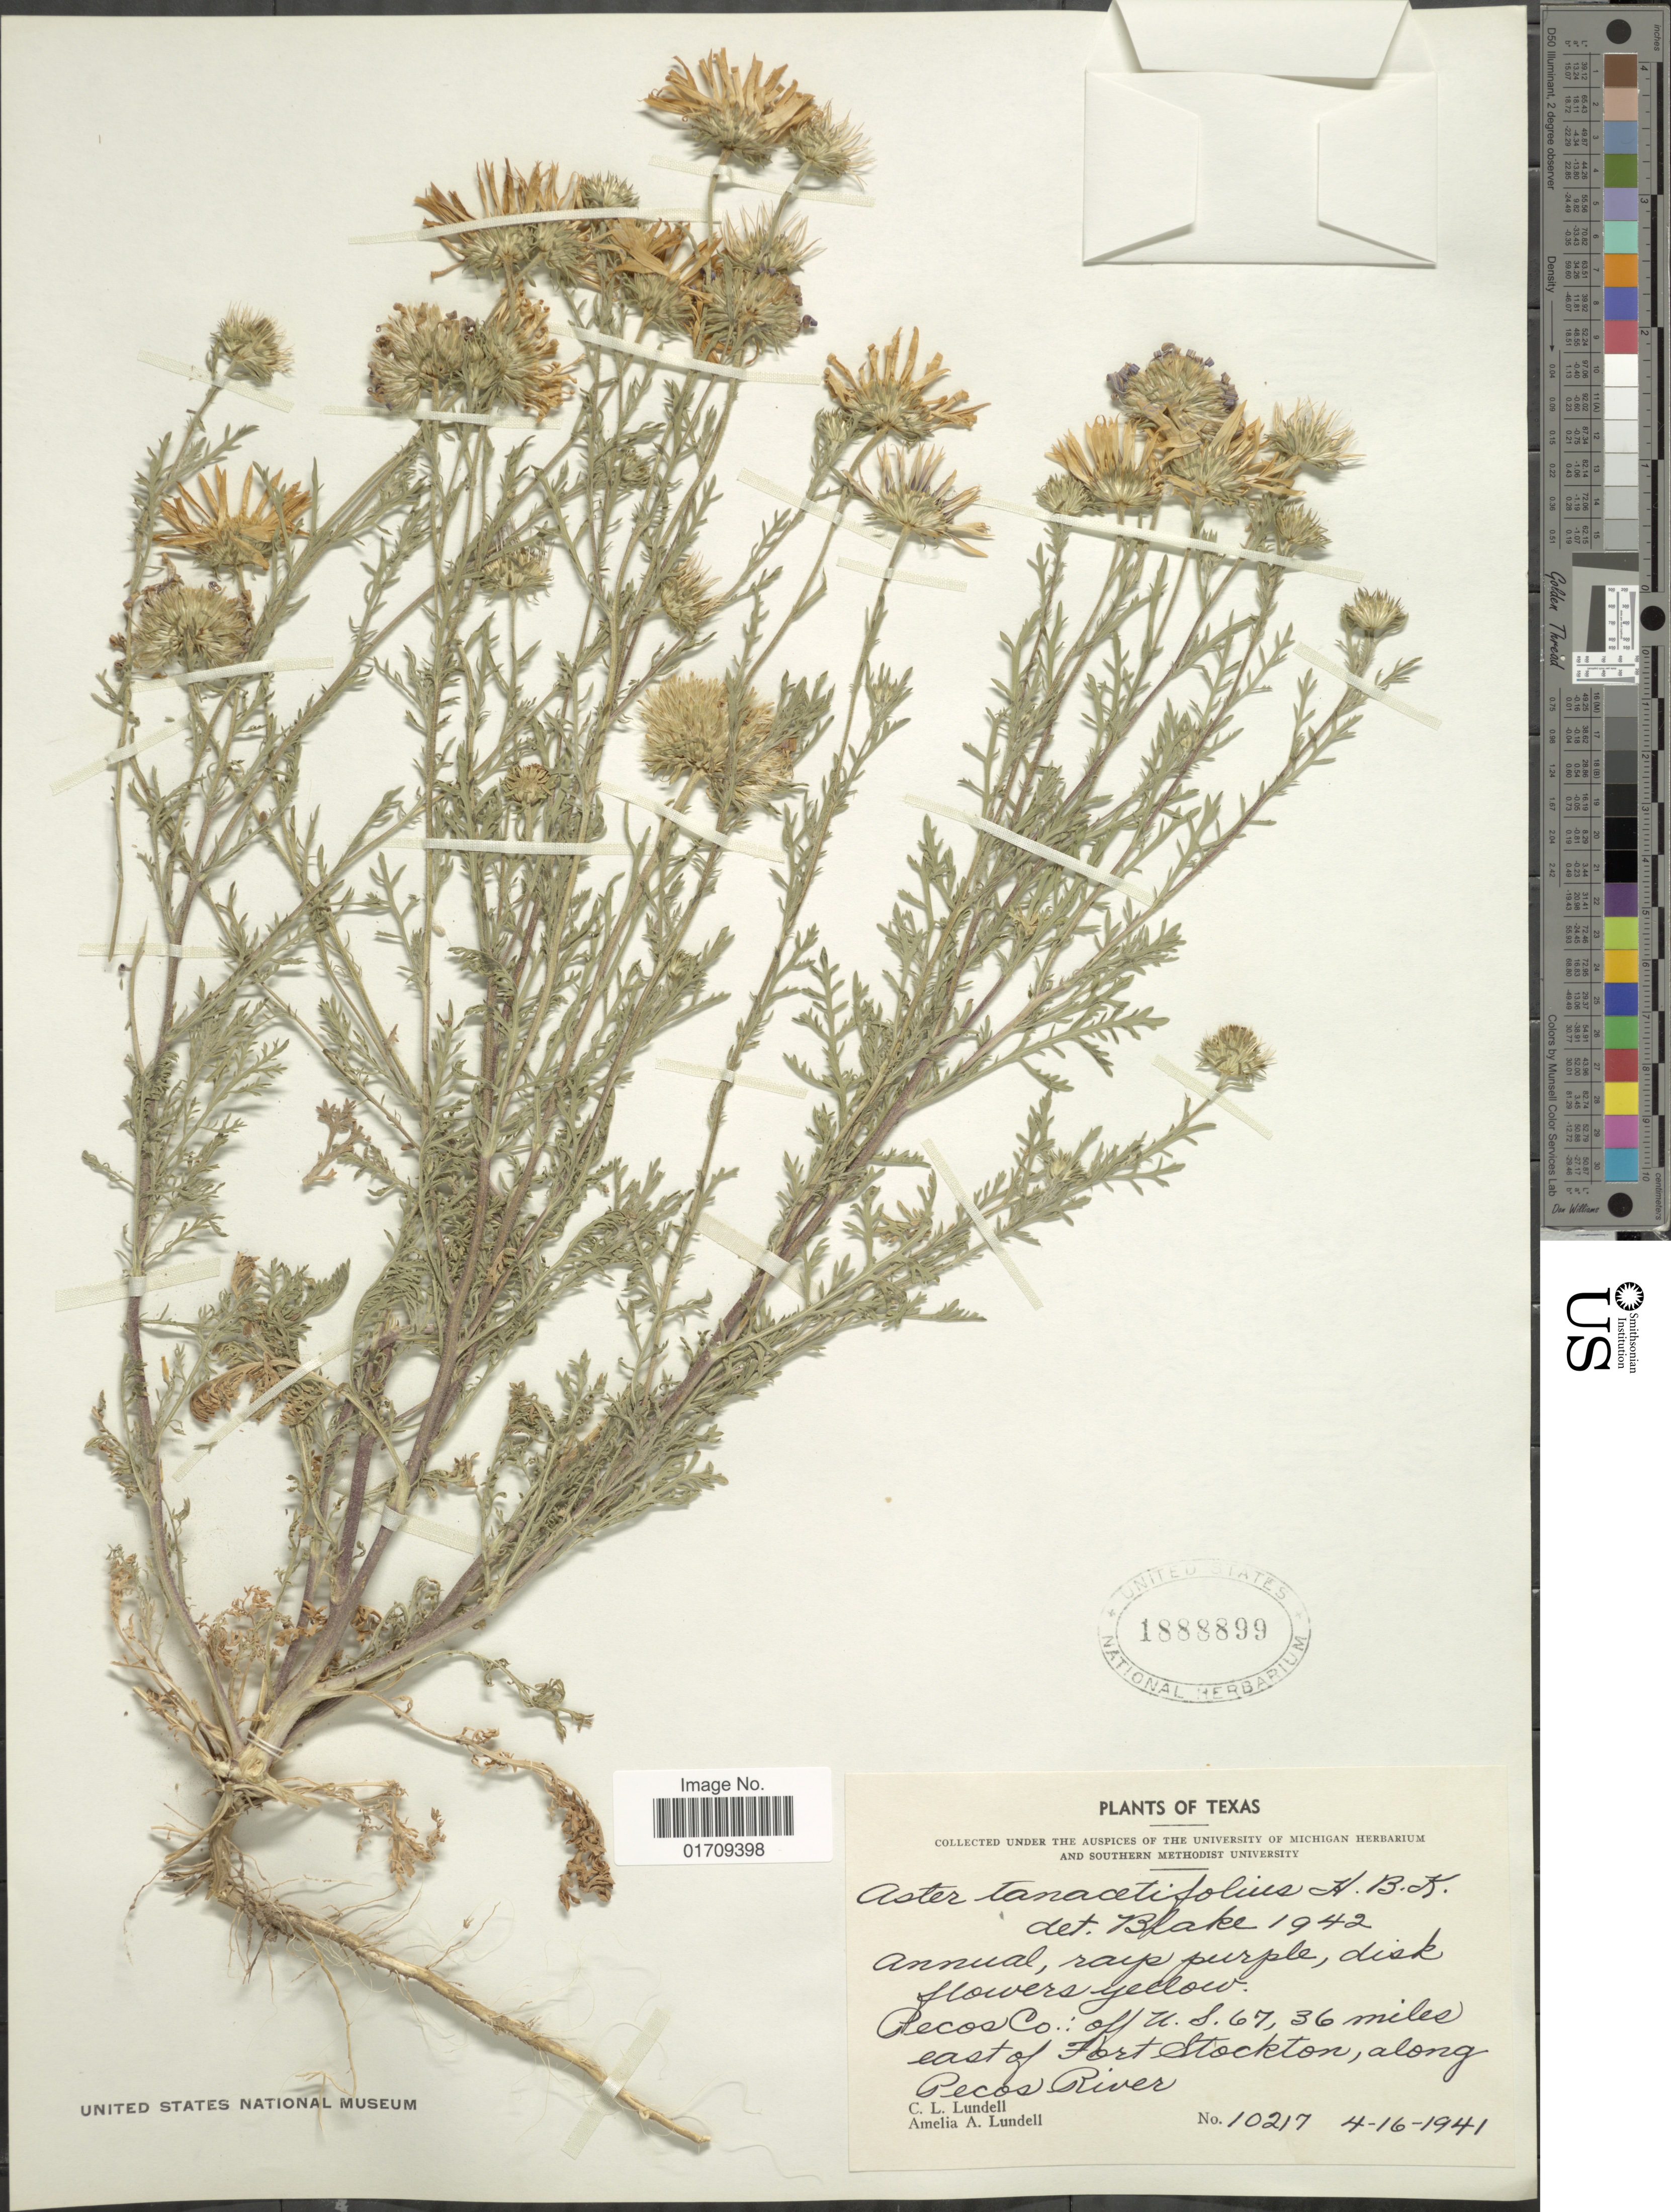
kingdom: Plantae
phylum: Tracheophyta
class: Magnoliopsida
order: Asterales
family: Asteraceae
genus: Machaeranthera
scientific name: Machaeranthera tanacetifolia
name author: (Kunth) Nees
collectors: C. L. Lundell & A. A. Lundell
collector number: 10217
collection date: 1941-04-16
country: United States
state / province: Texas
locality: Pecos Co., off U.S. 67, 36 miles east of Fort Stockton, along Pecos River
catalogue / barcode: US 1888899